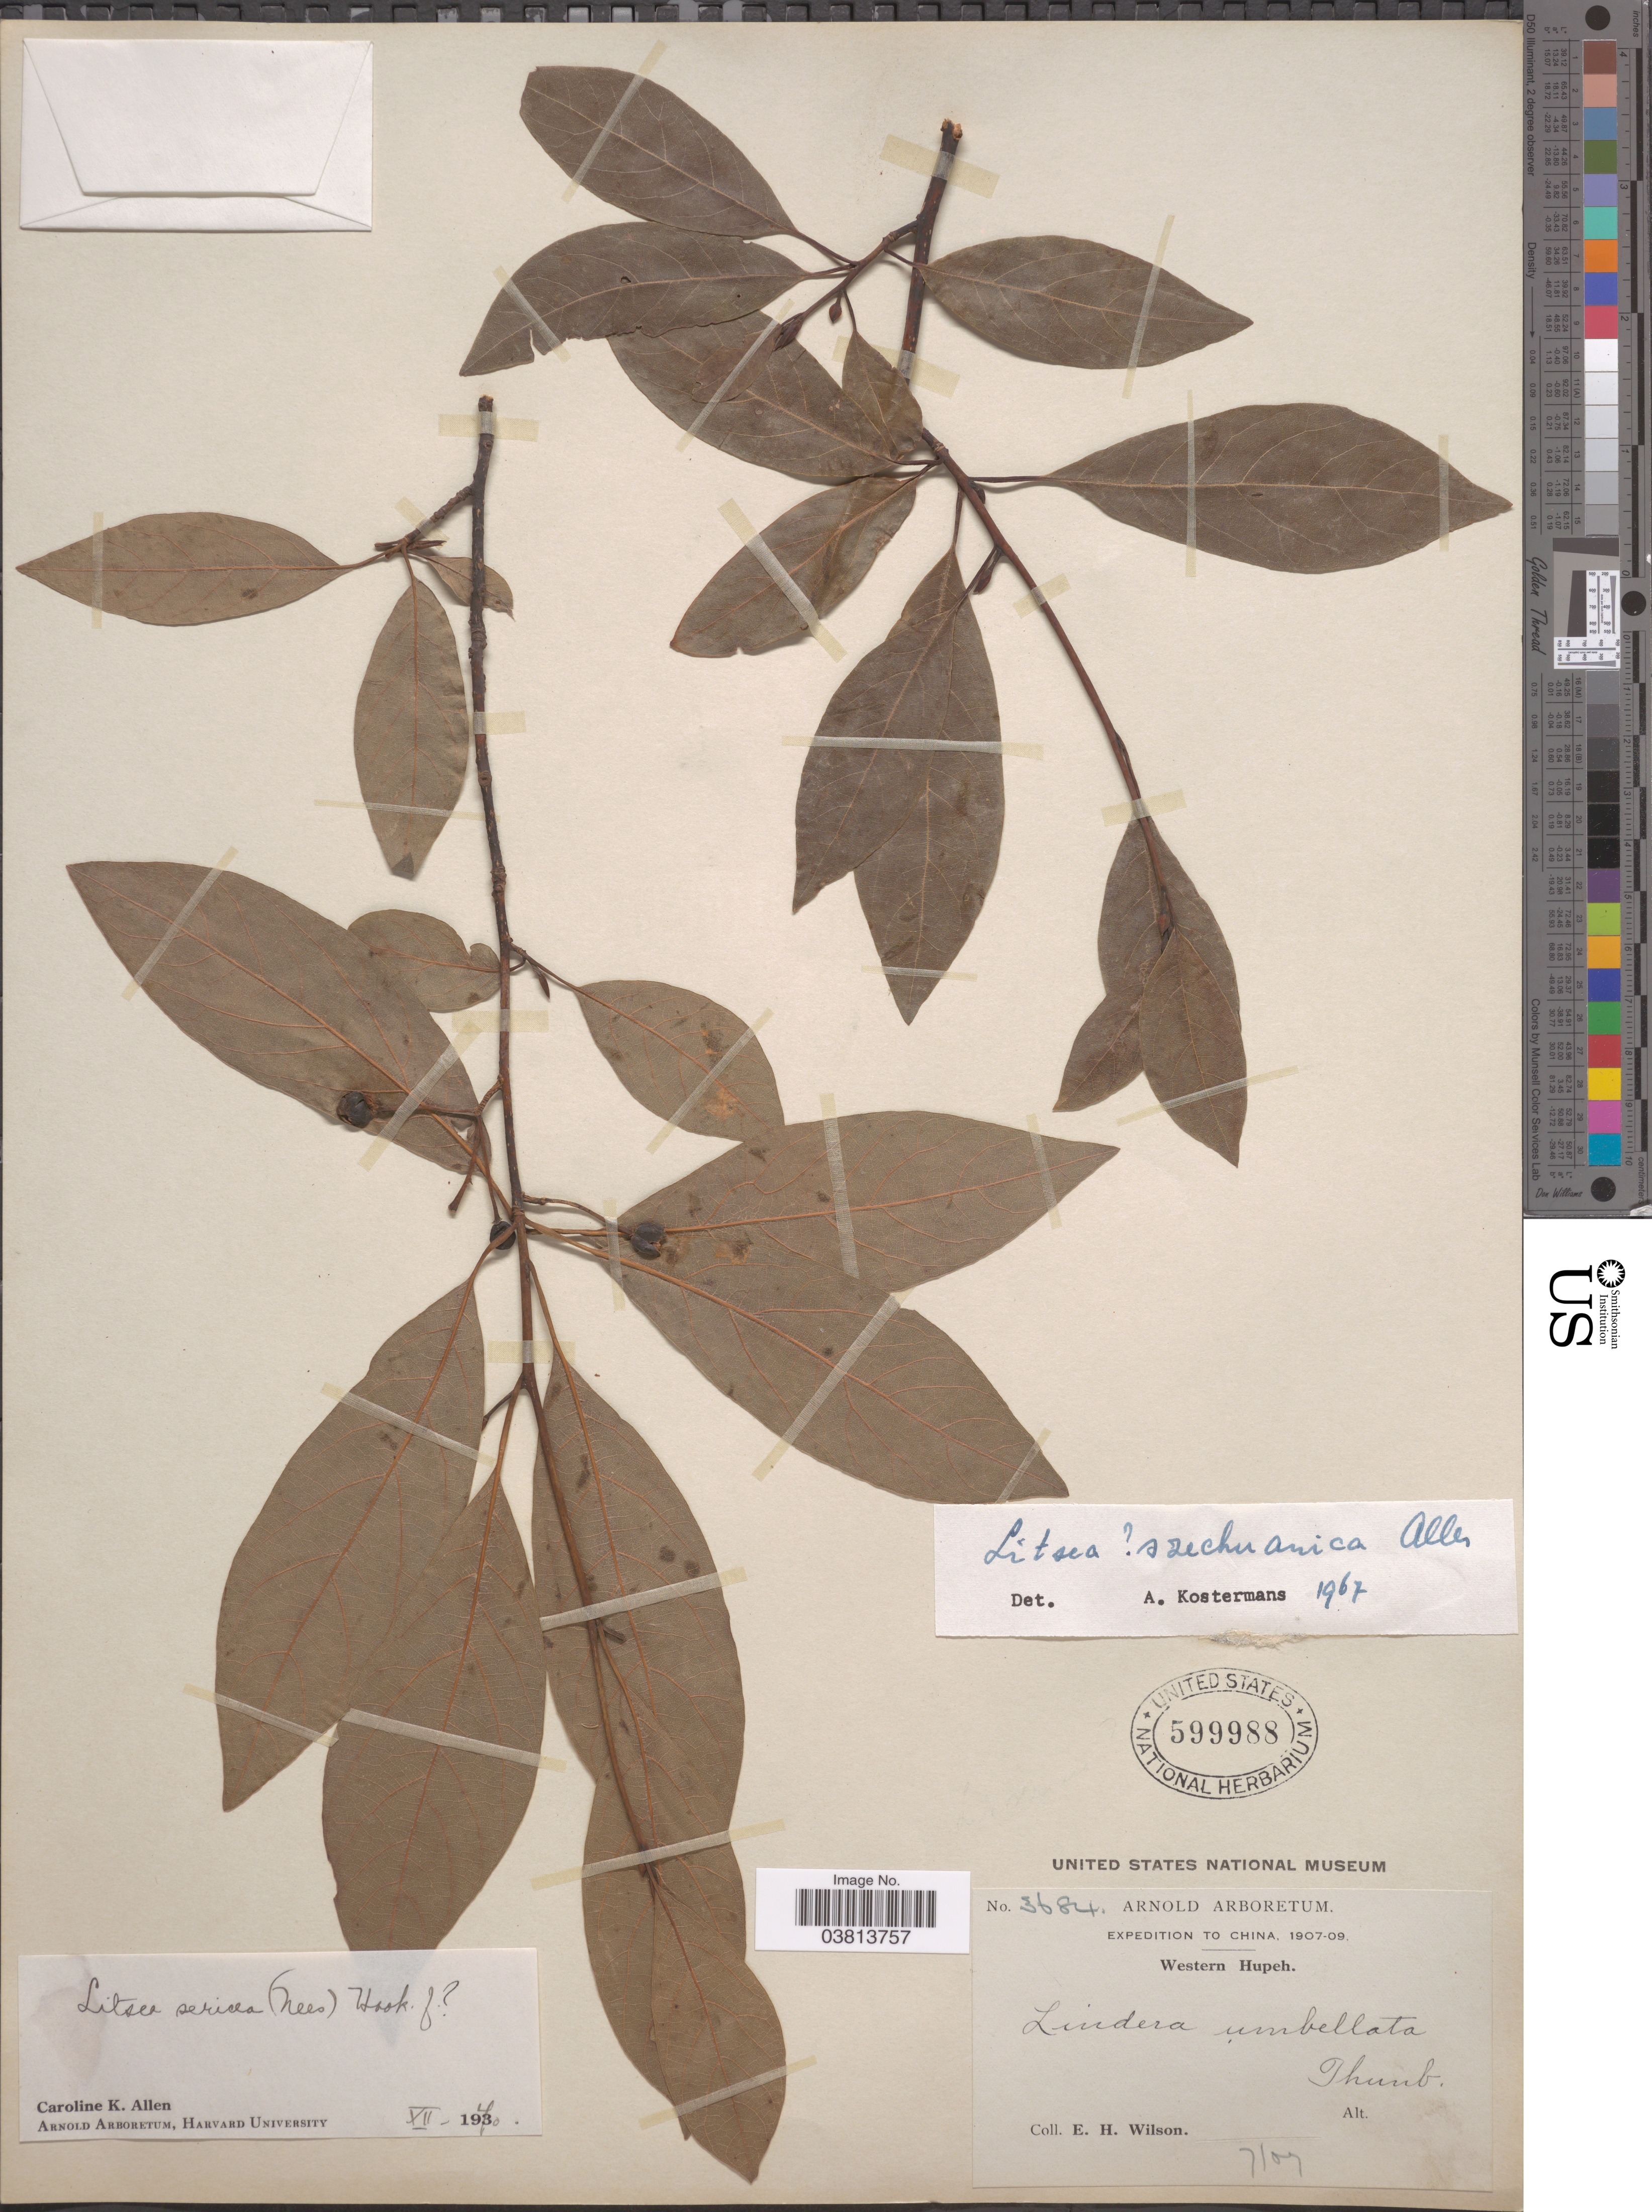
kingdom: Plantae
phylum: Tracheophyta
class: Magnoliopsida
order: Laurales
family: Lauraceae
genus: Litsea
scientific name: Litsea szechuanica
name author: C.K. Allen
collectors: E. Wilson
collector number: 3684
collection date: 1907-07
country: China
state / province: Hubei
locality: Western Hupeh.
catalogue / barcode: US 599988